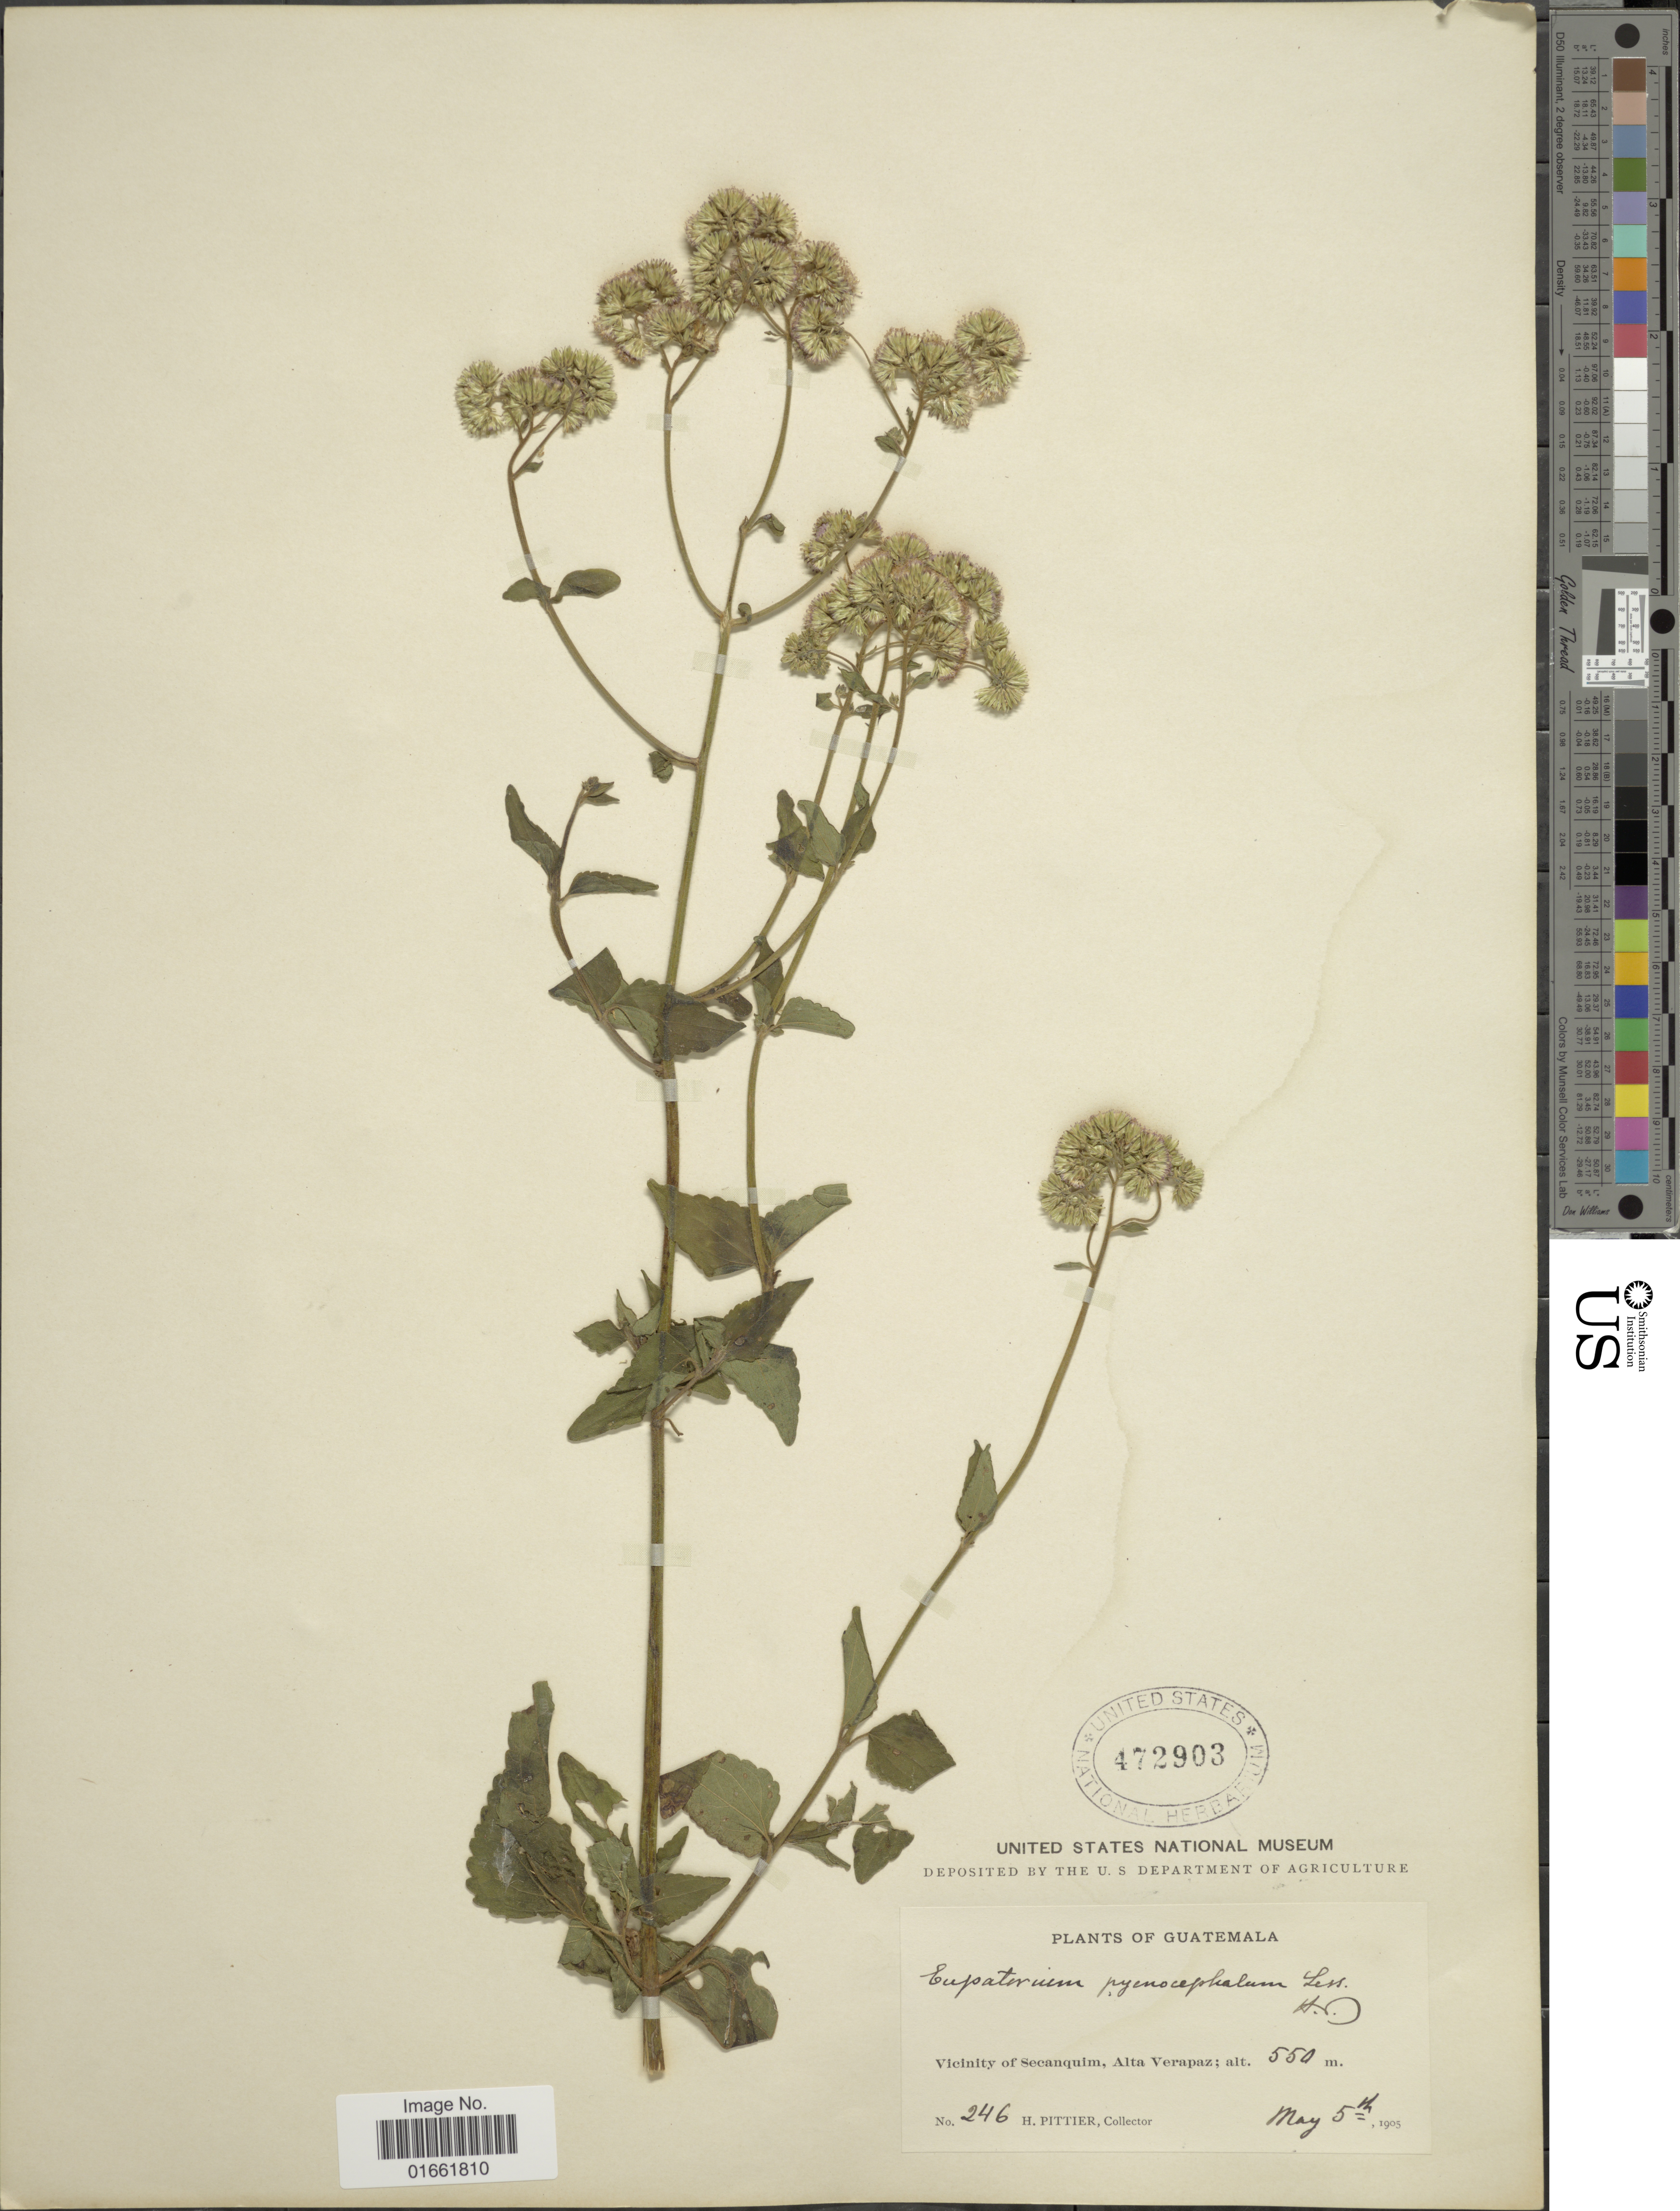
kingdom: Plantae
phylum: Tracheophyta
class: Magnoliopsida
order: Asterales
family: Asteraceae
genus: Fleischmannia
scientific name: Fleischmannia pratensis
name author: (Klatt) R.M. King & H. Rob.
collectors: H. F. Pittier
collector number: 246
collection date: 1905-05-05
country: Guatemala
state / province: Alta Verapaz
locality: Vicinity of Secanquim, Alta Verapaz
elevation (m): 550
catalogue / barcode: US 472903